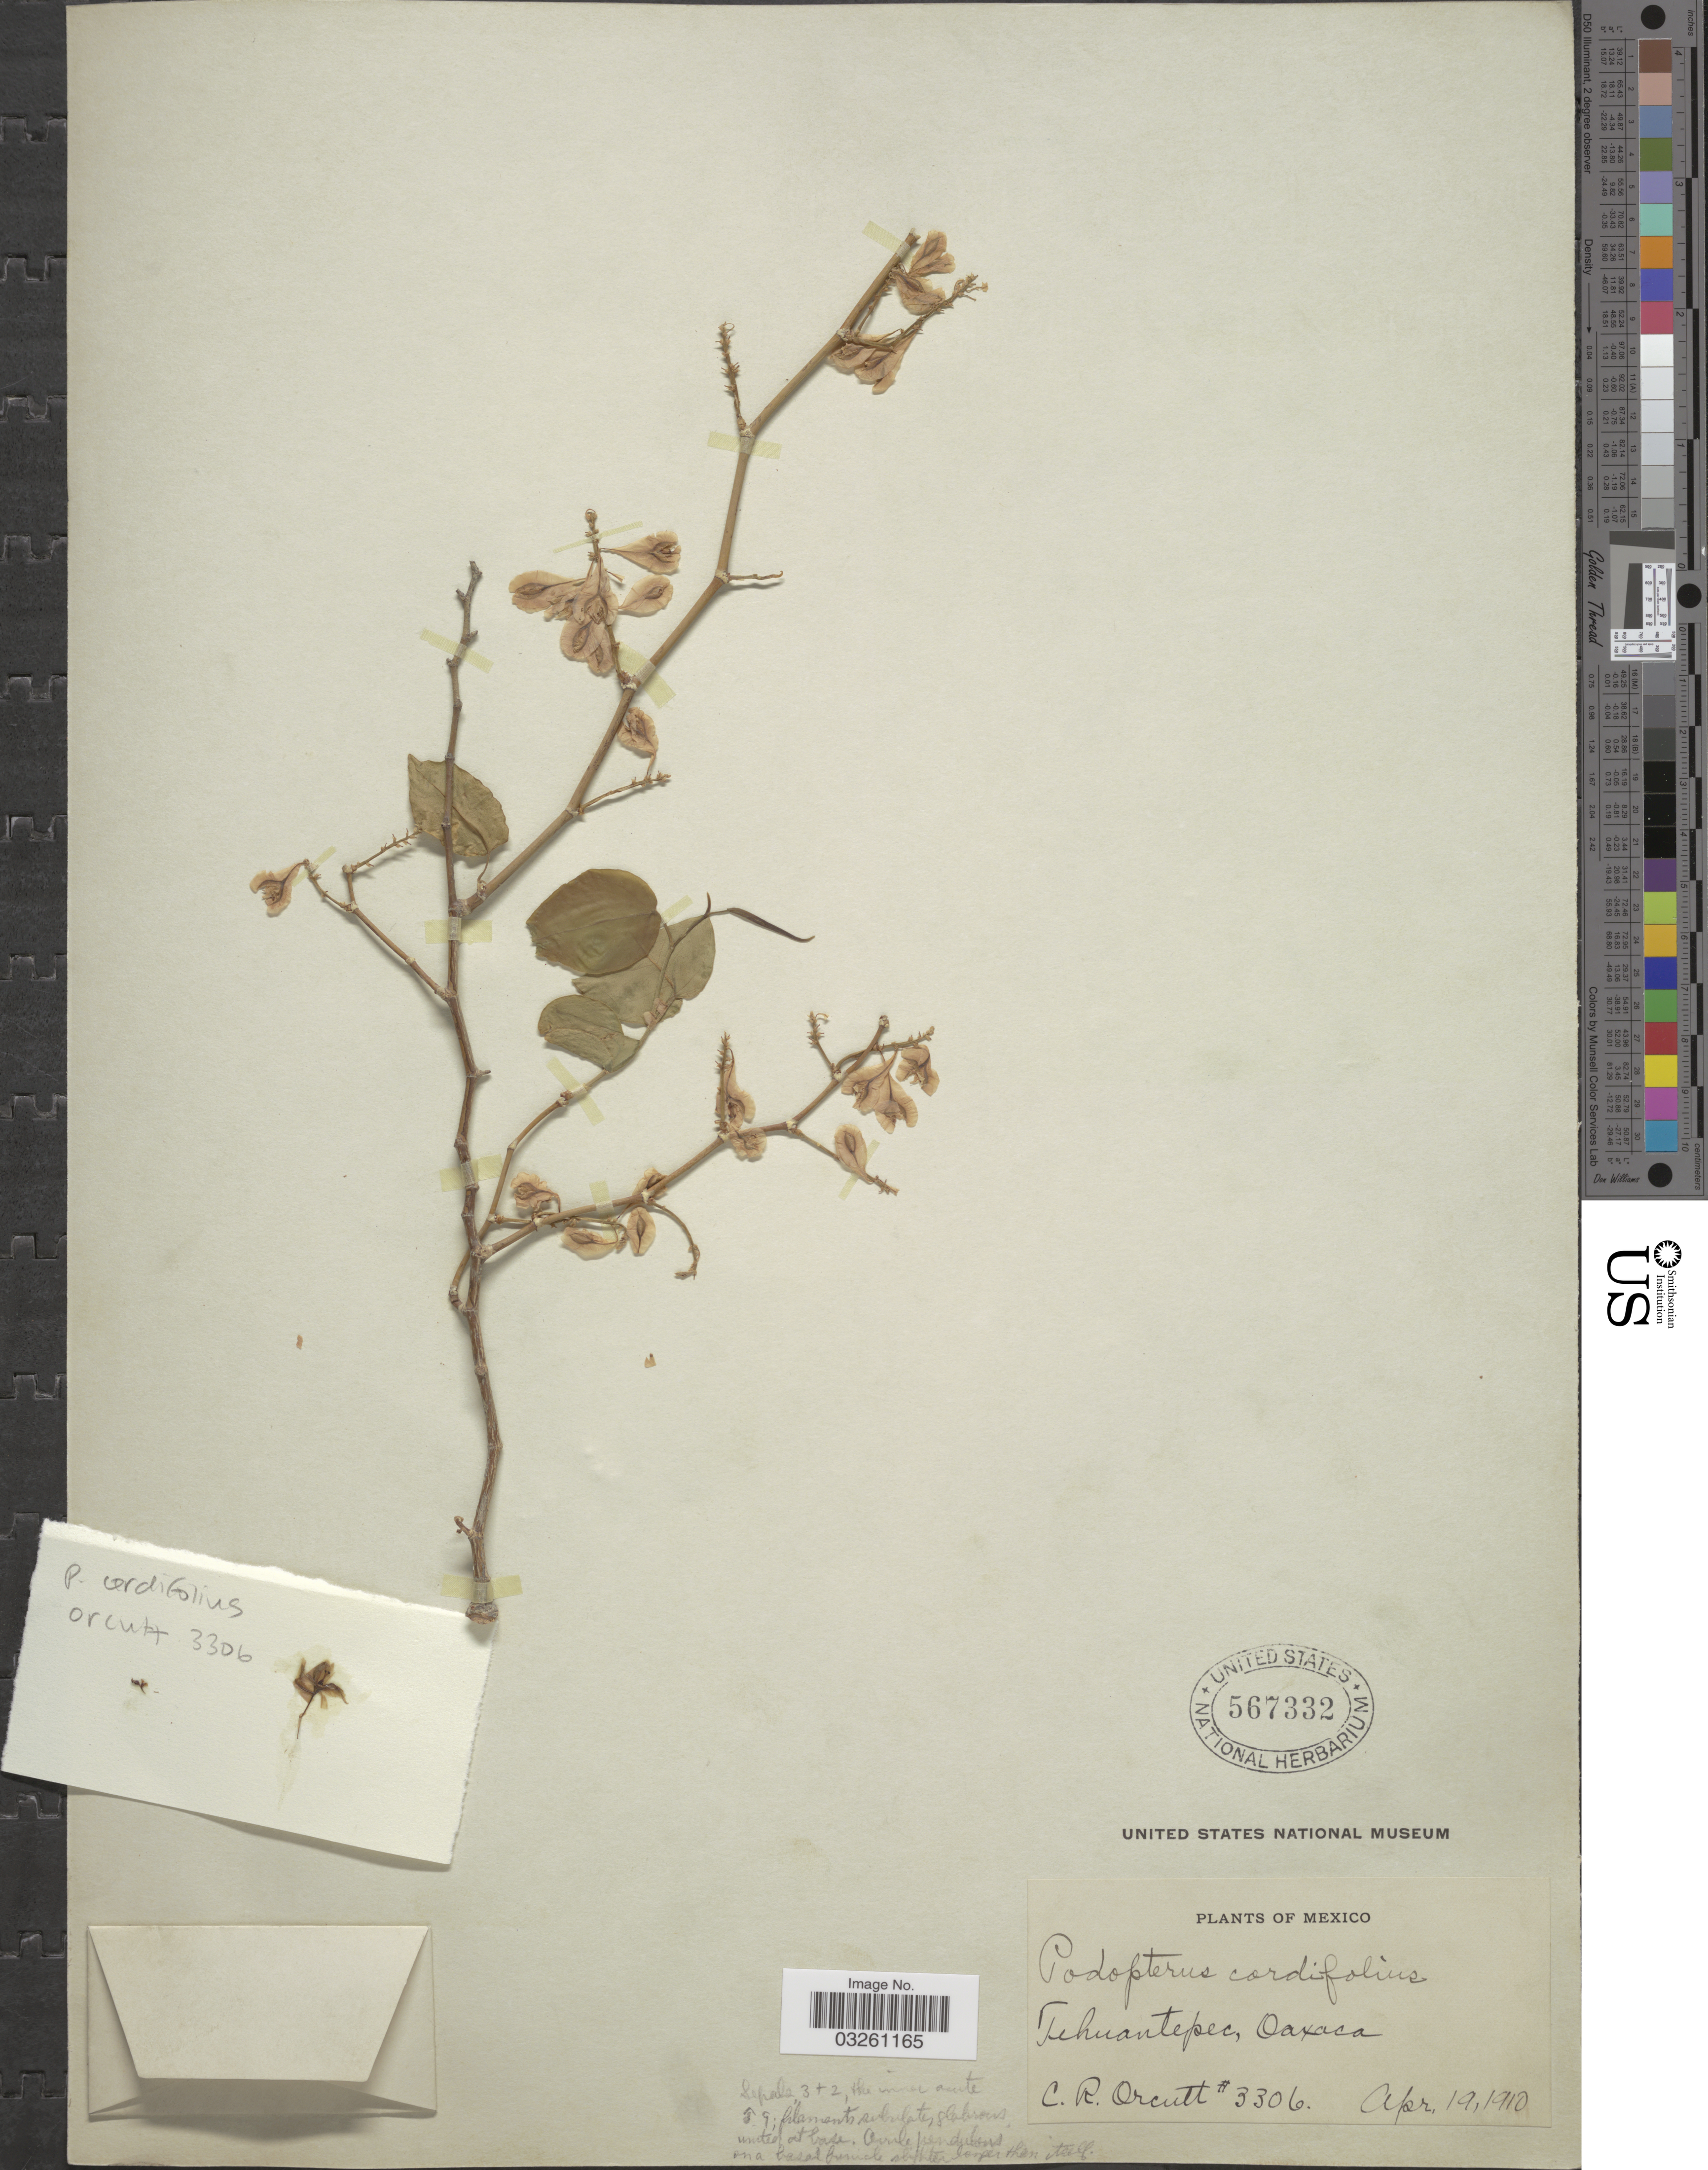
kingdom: Plantae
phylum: Tracheophyta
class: Magnoliopsida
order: Caryophyllales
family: Polygonaceae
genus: Podopterus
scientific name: Podopterus cordifolius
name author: Rose & Standl.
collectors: C. R. Orcutt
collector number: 3306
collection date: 1910-04-19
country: Mexico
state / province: Oaxaca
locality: Tehuantepec.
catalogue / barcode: US 567332